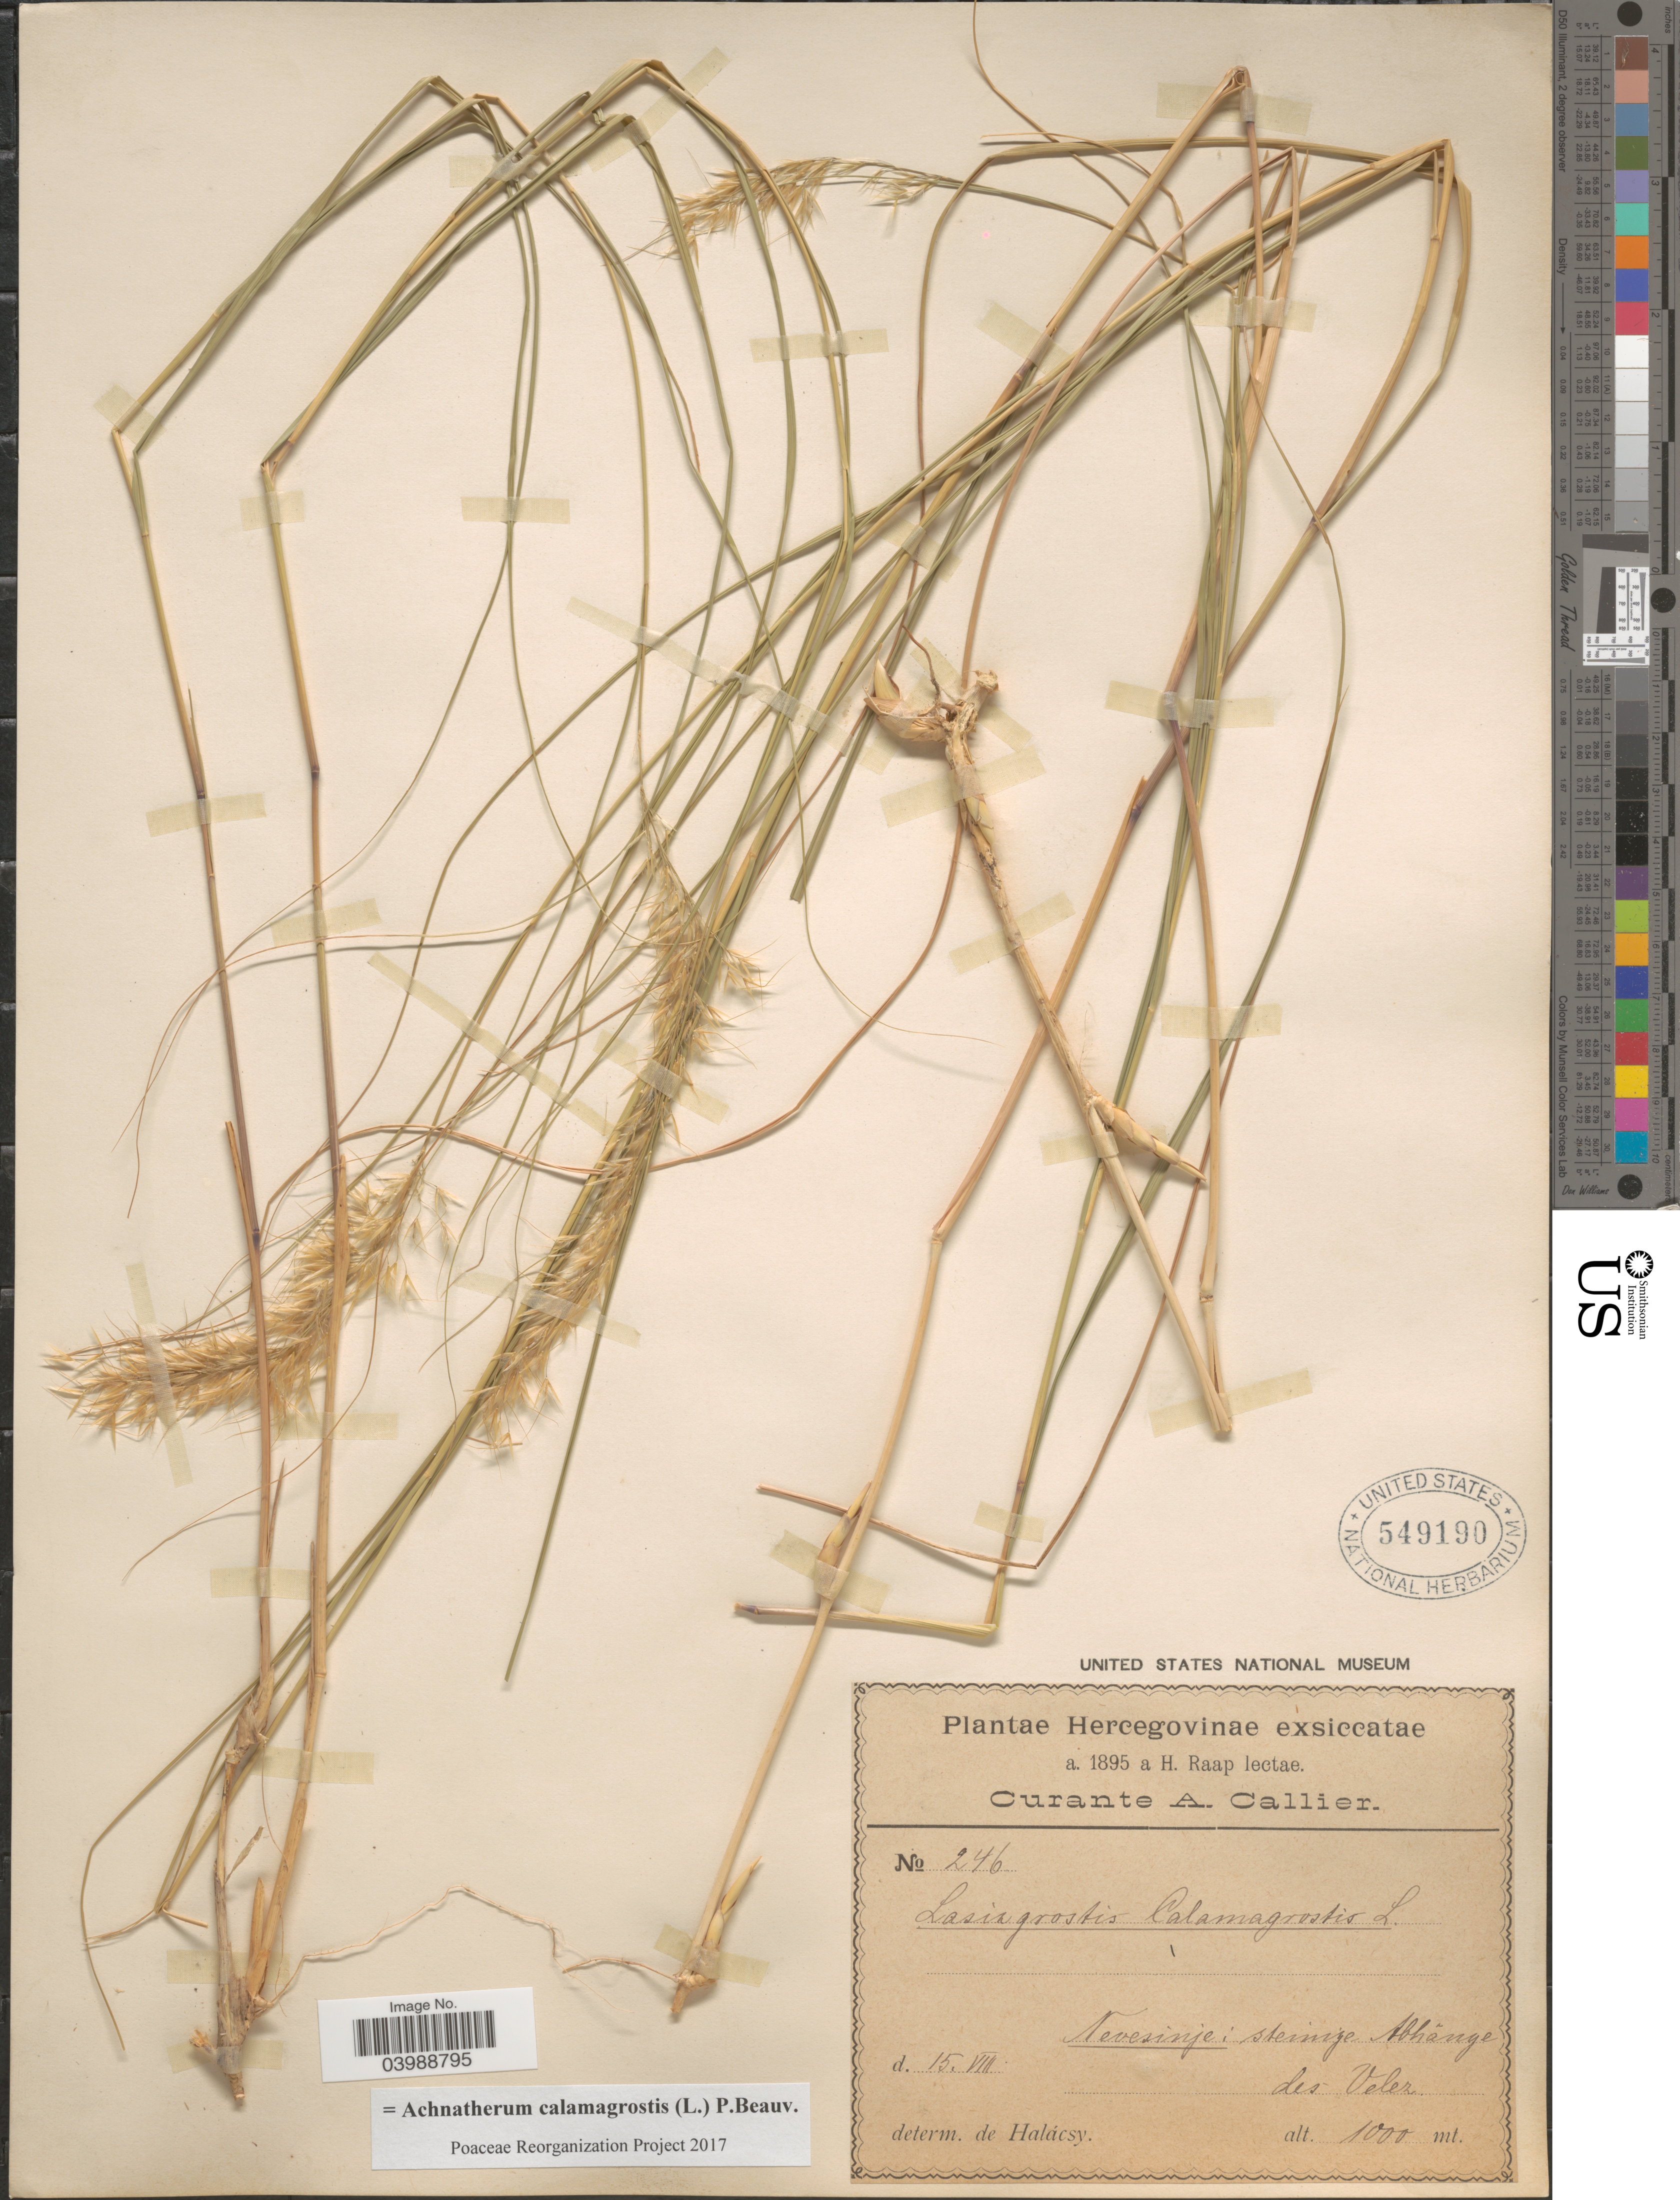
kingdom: Plantae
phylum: Tracheophyta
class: Liliopsida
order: Poales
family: Poaceae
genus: Achnatherum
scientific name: Achnatherum calamagrostis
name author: (L.) P. Beauv.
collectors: H. Raap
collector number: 246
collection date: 1895-08-15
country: Bosnia and Herzegovina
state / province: Srpska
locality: Hercegovinae. Nevesinje: steinige Abhänge des Velez.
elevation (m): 1000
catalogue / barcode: US 549190